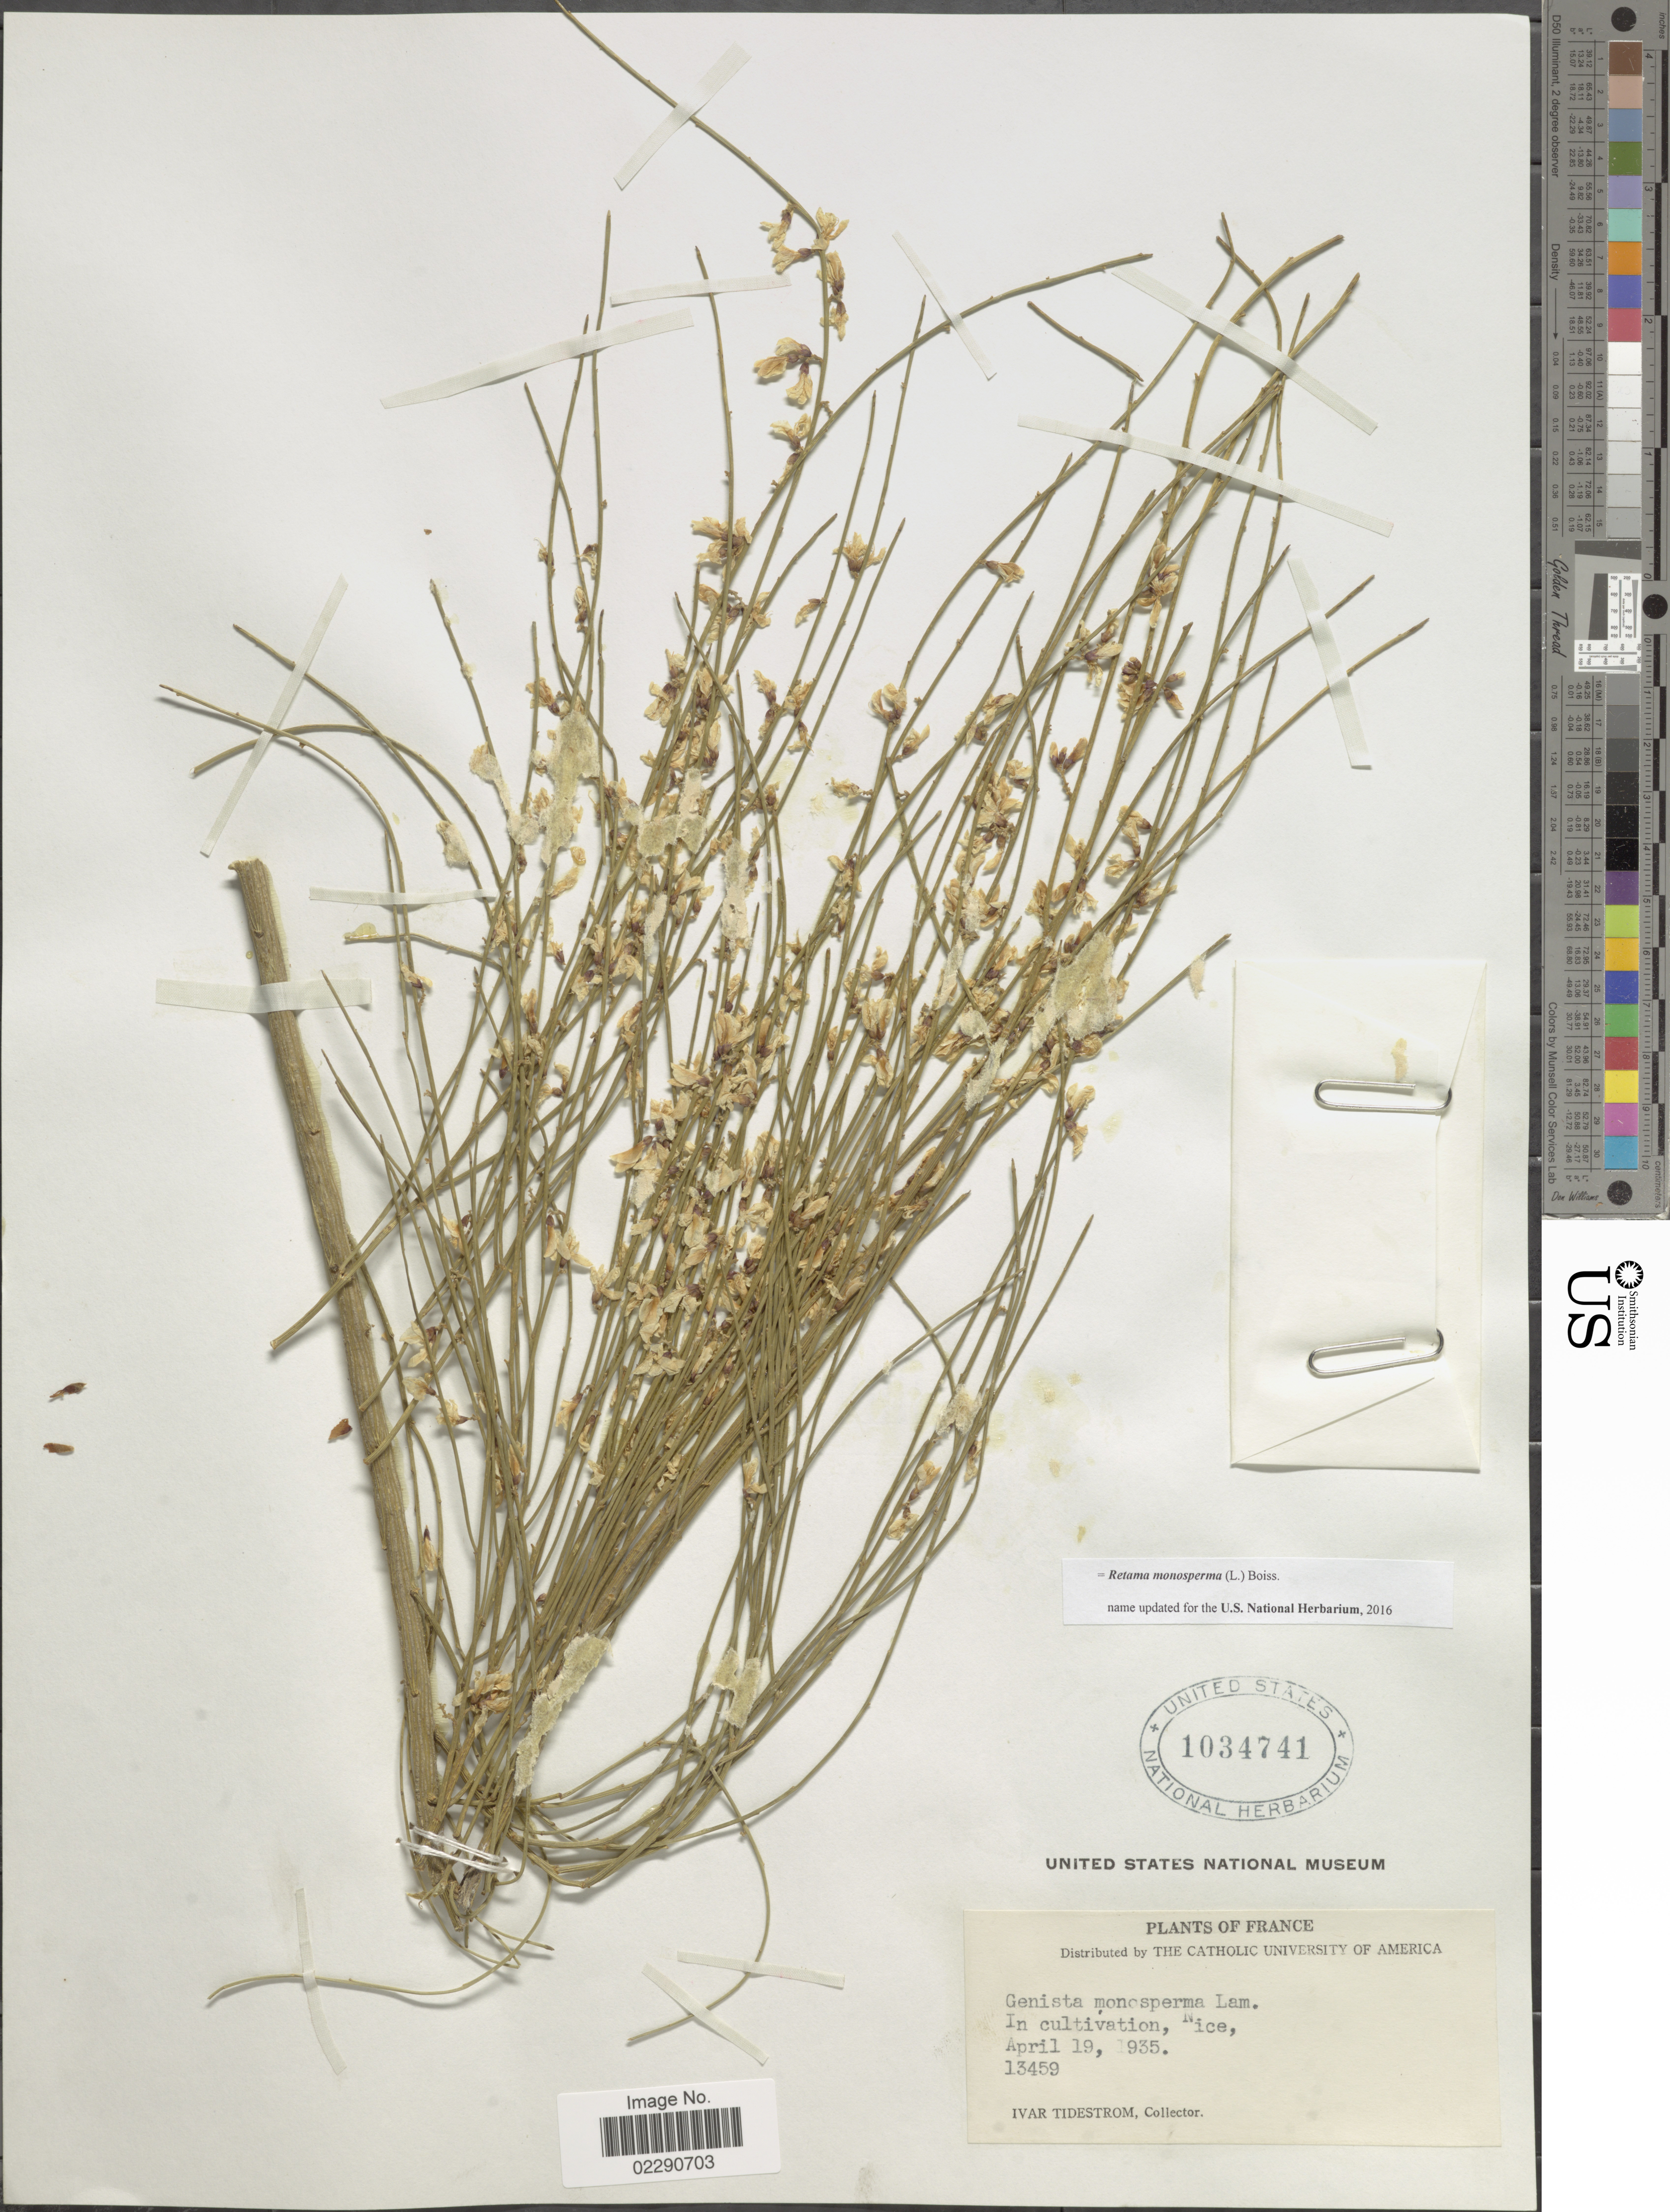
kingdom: Plantae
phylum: Tracheophyta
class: Magnoliopsida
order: Fabales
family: Fabaceae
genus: Retama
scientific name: Retama monosperma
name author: (L.) Boiss.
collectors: I. F. Tidestrom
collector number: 13459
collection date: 1935-04-19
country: France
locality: Nice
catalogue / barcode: US 1034741